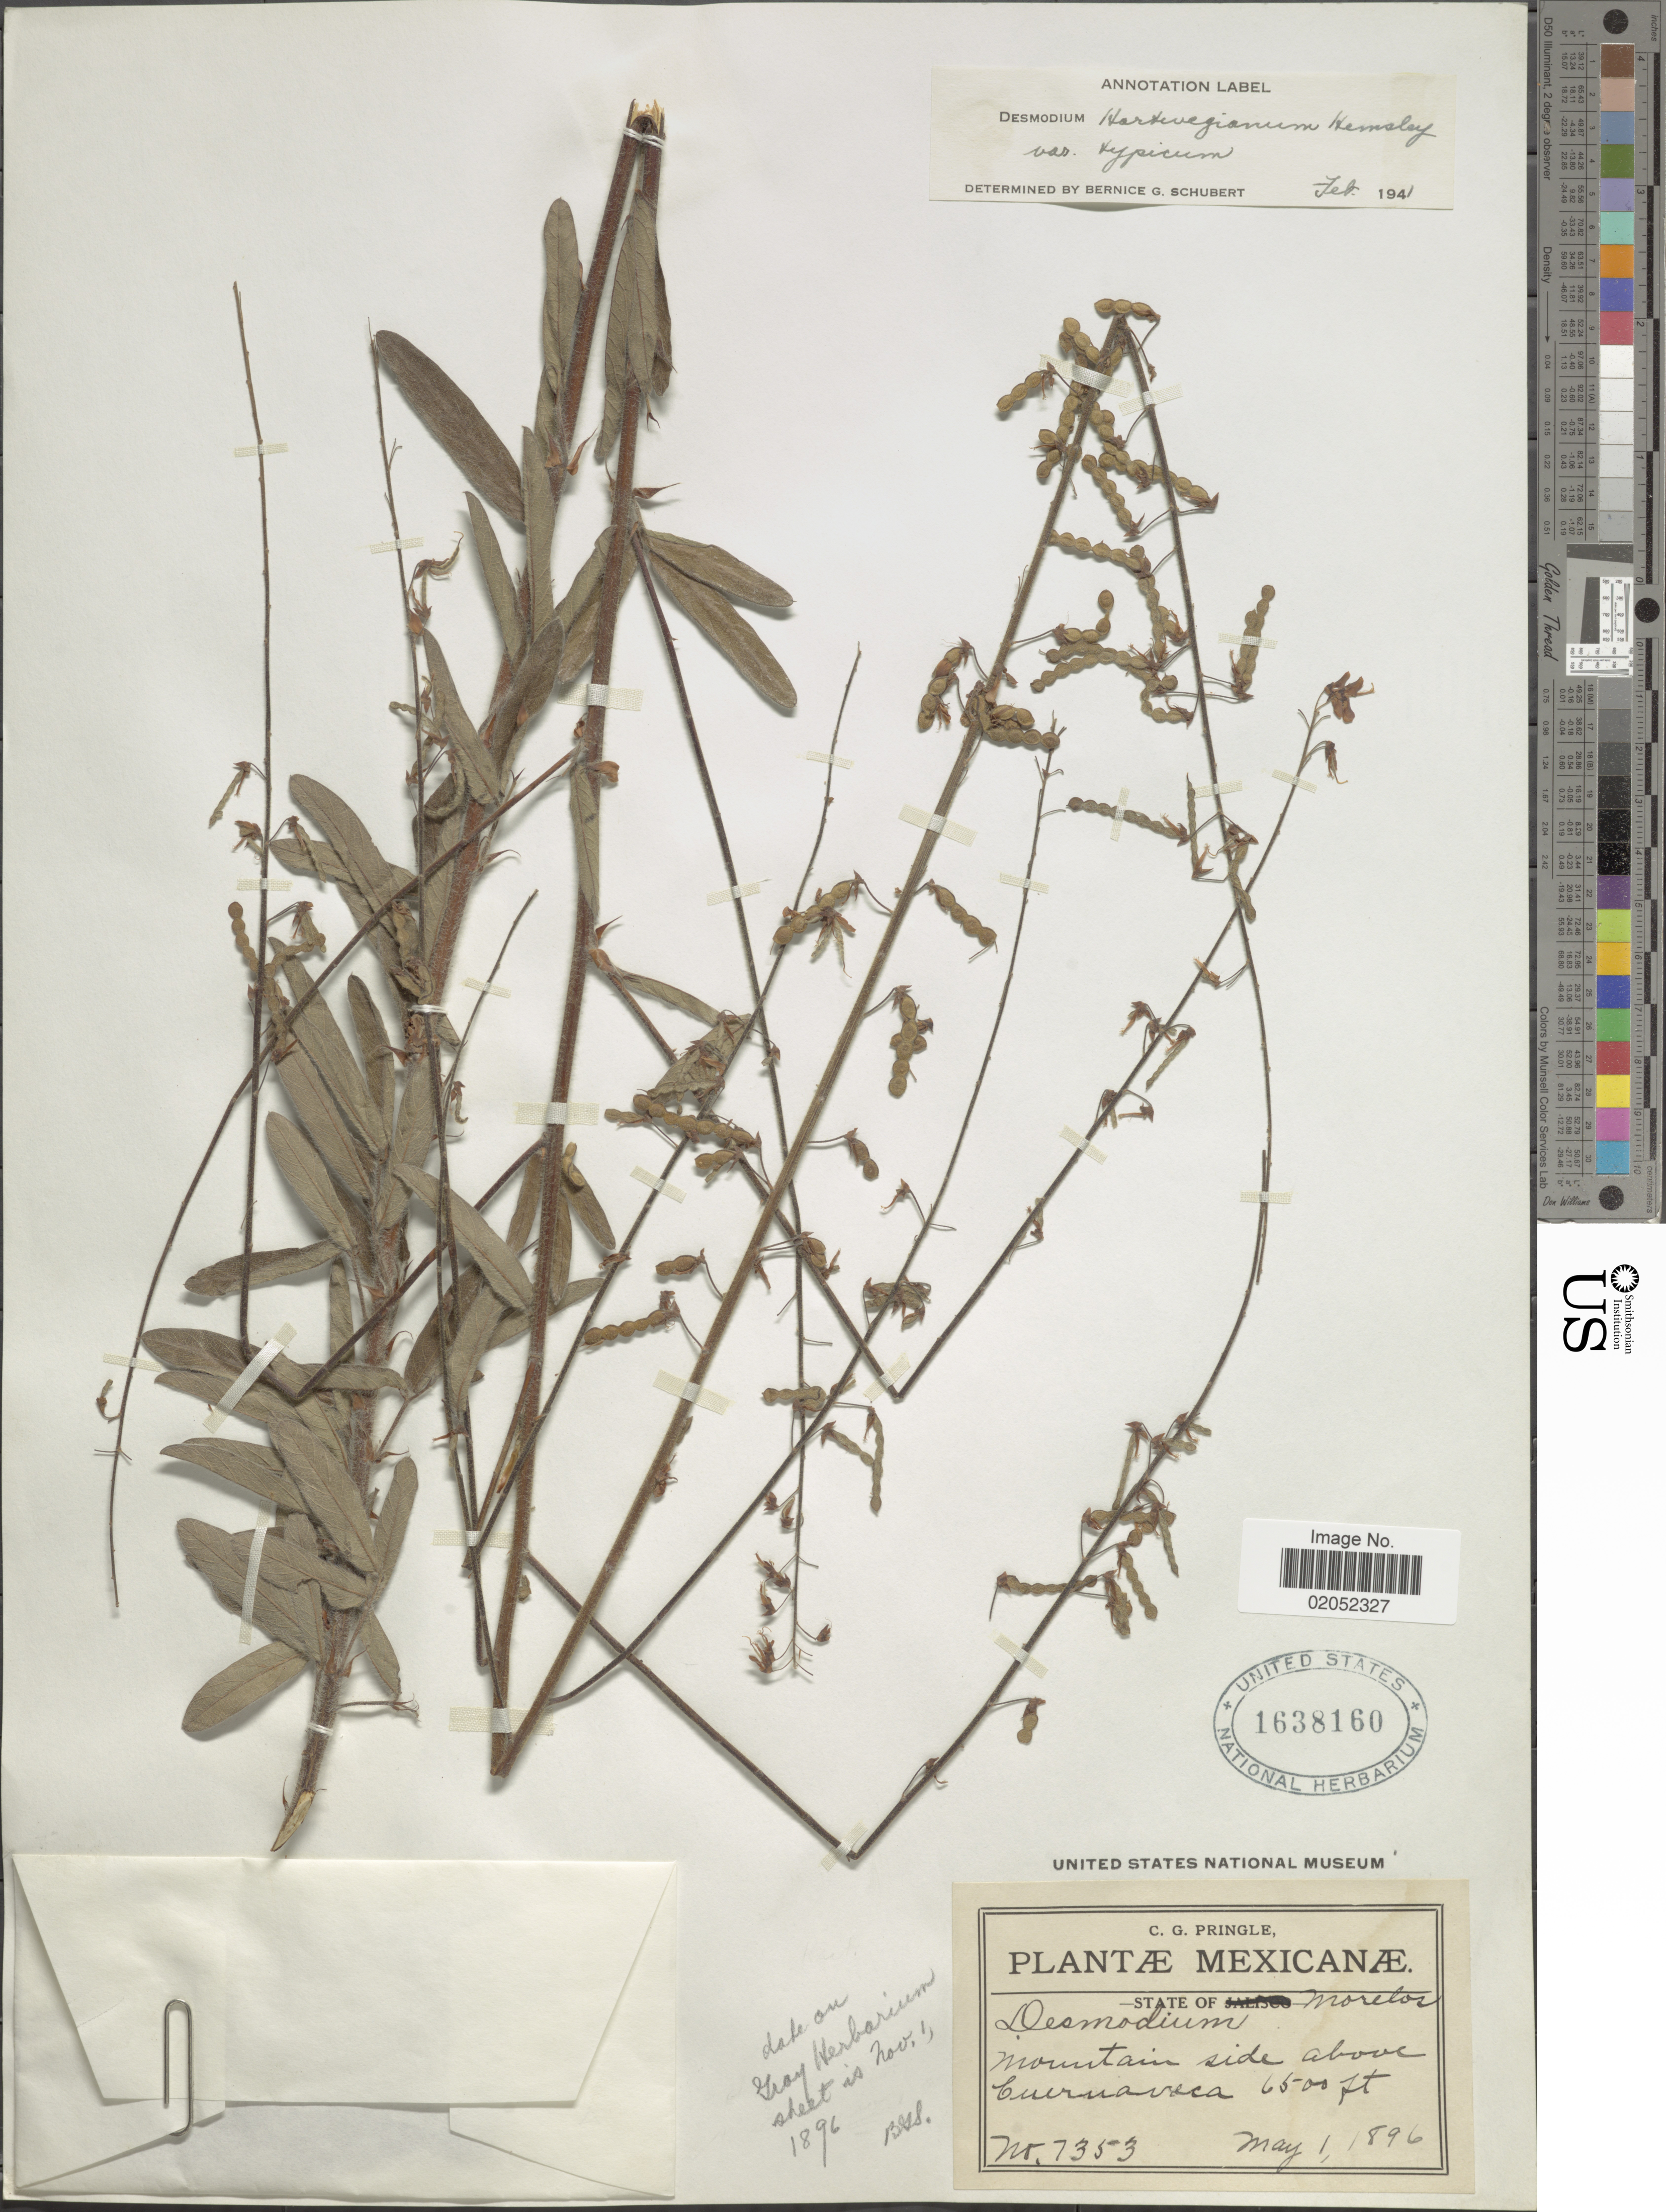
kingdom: Plantae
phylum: Tracheophyta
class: Magnoliopsida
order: Fabales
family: Fabaceae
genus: Desmodium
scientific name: Desmodium hartwegianum var. hartwegianum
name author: Hemsl.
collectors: C. G. Pringle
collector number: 7353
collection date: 1896-05-01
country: Mexico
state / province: Morelos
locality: State of Morelos, Mountain side above Cuernavaca.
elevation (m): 1981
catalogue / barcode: US 1638160